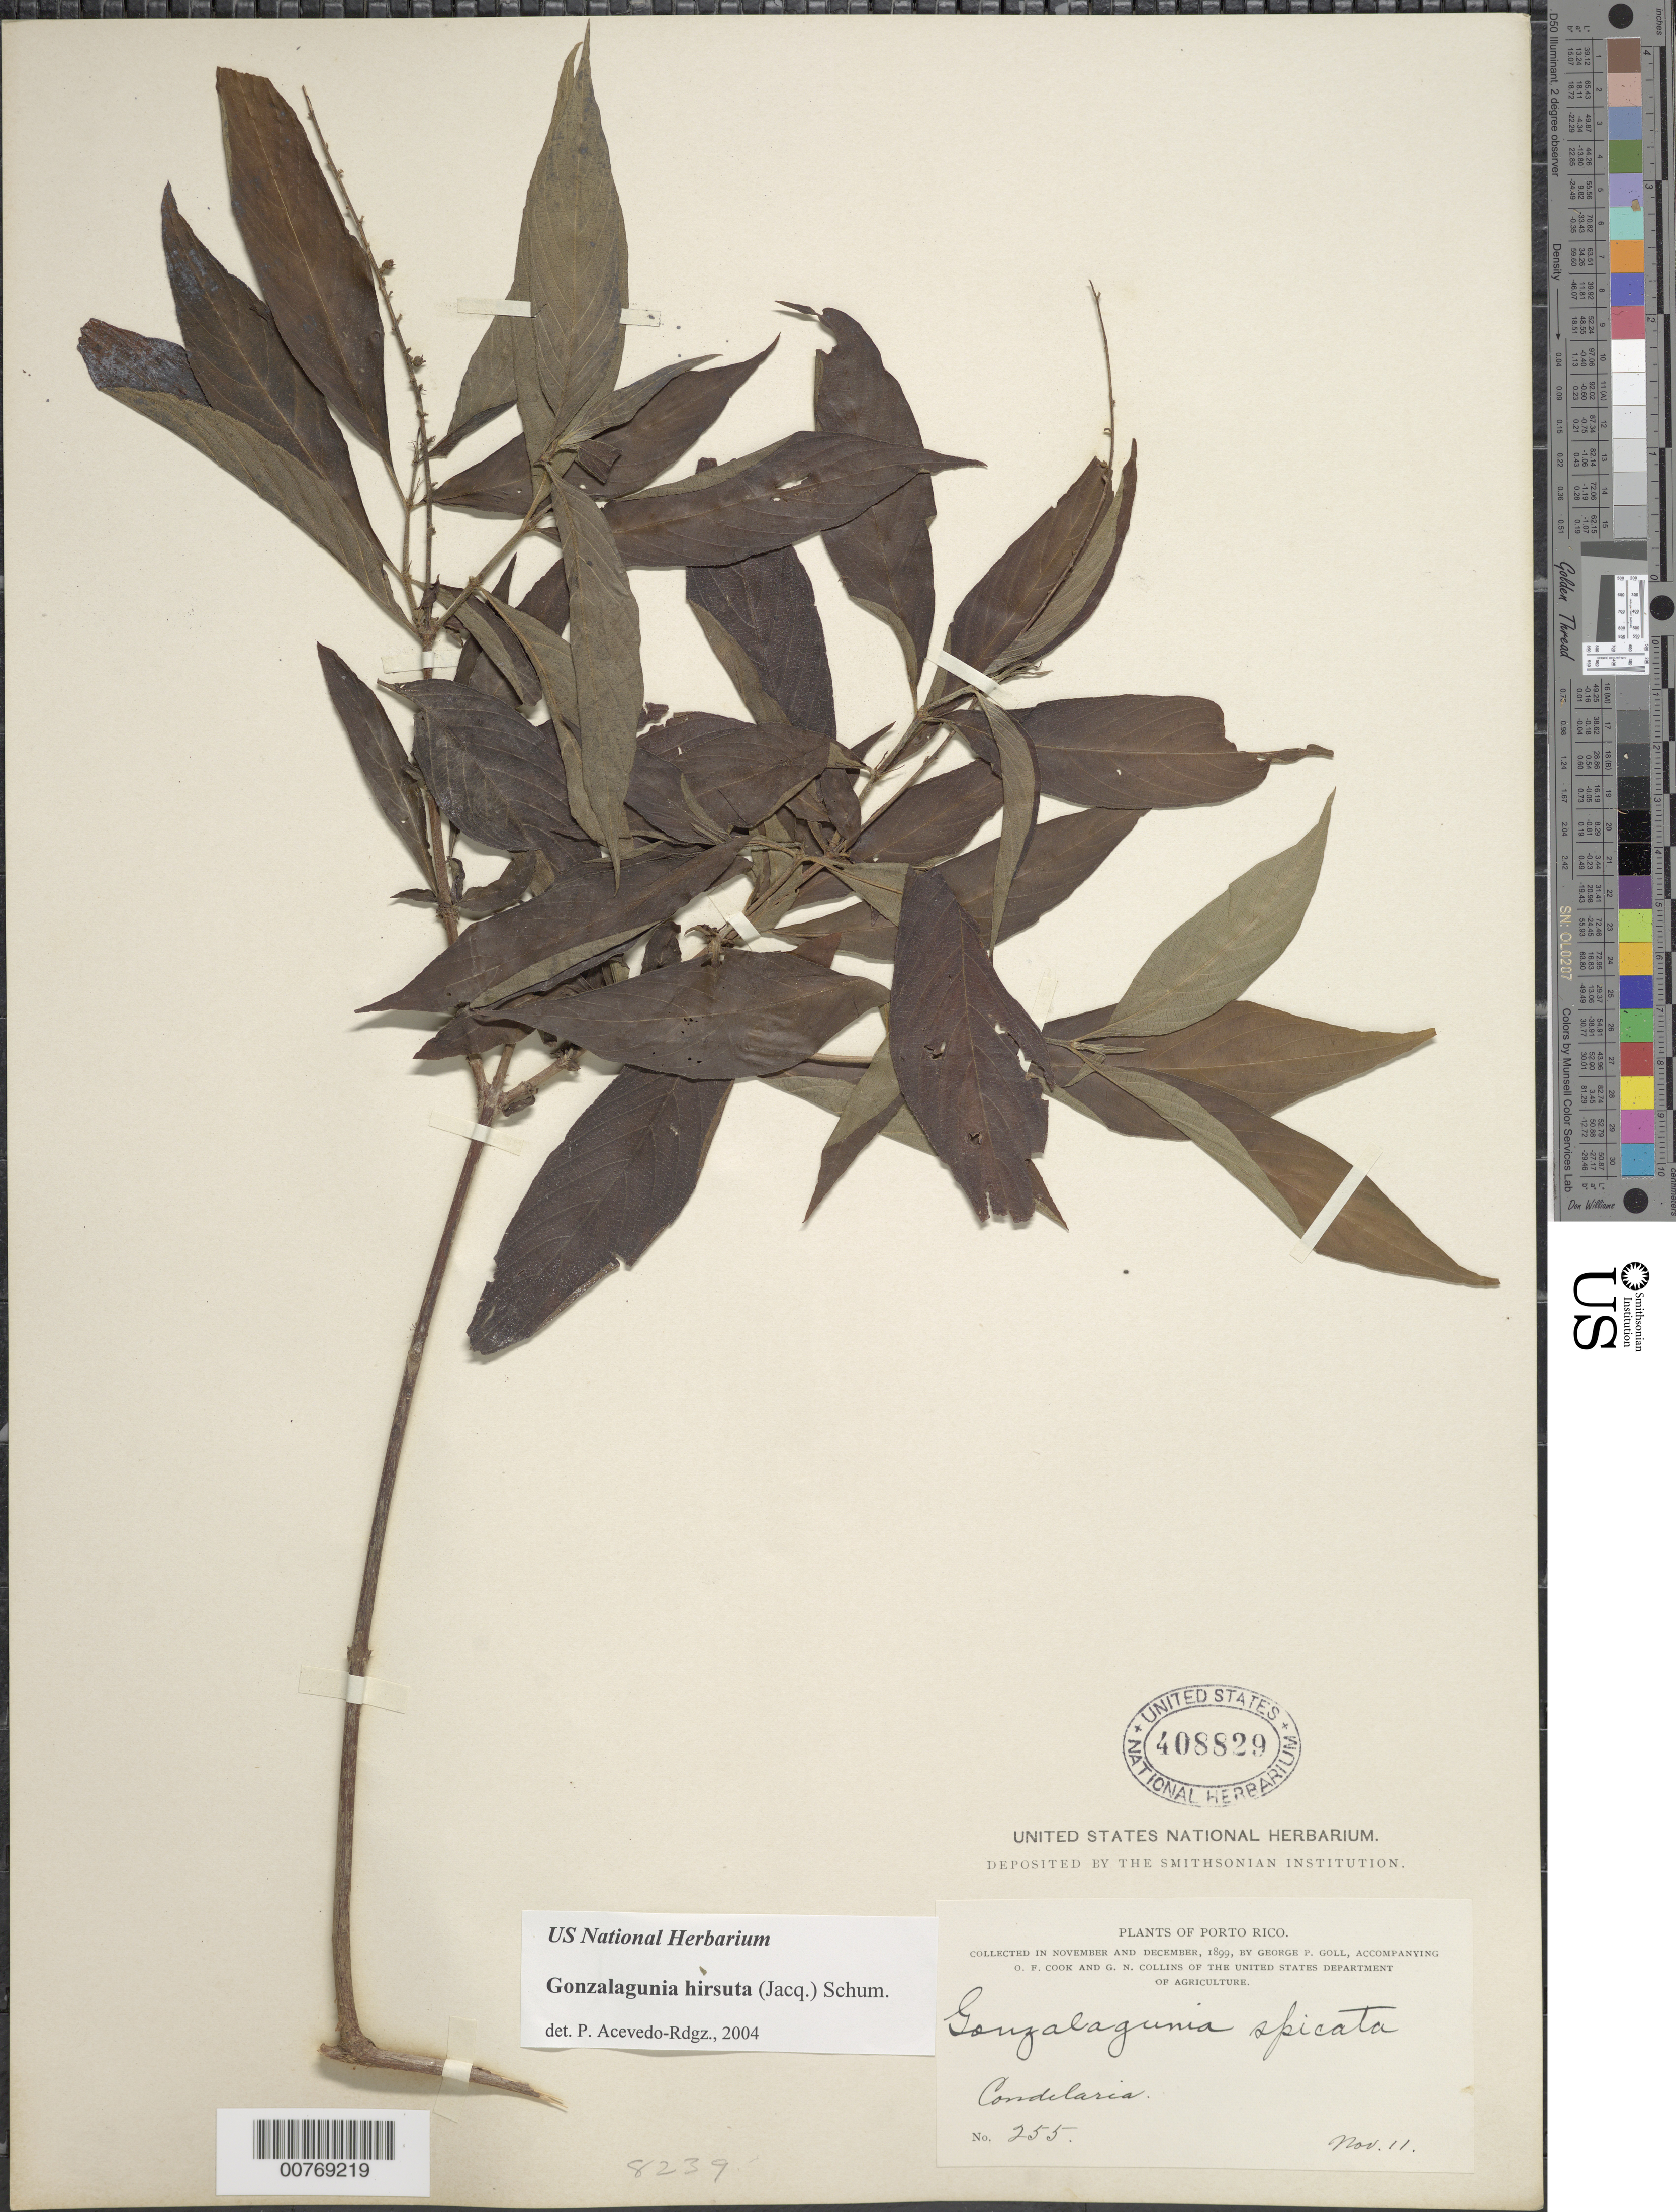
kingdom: Plantae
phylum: Tracheophyta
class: Magnoliopsida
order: Gentianales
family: Rubiaceae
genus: Gonzalagunia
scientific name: Gonzalagunia hirsuta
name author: (Jacq.) K. Schum.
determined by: Acevedo-Rodríguez, P., (BOT), Smithsonian Institution - National Museum of Natural History (UNITED STATES)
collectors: G. Goll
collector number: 255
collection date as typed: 11 Nov 1899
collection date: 1899-11-11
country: Puerto Rico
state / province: Toa Baja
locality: Candelaria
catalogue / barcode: US 408829